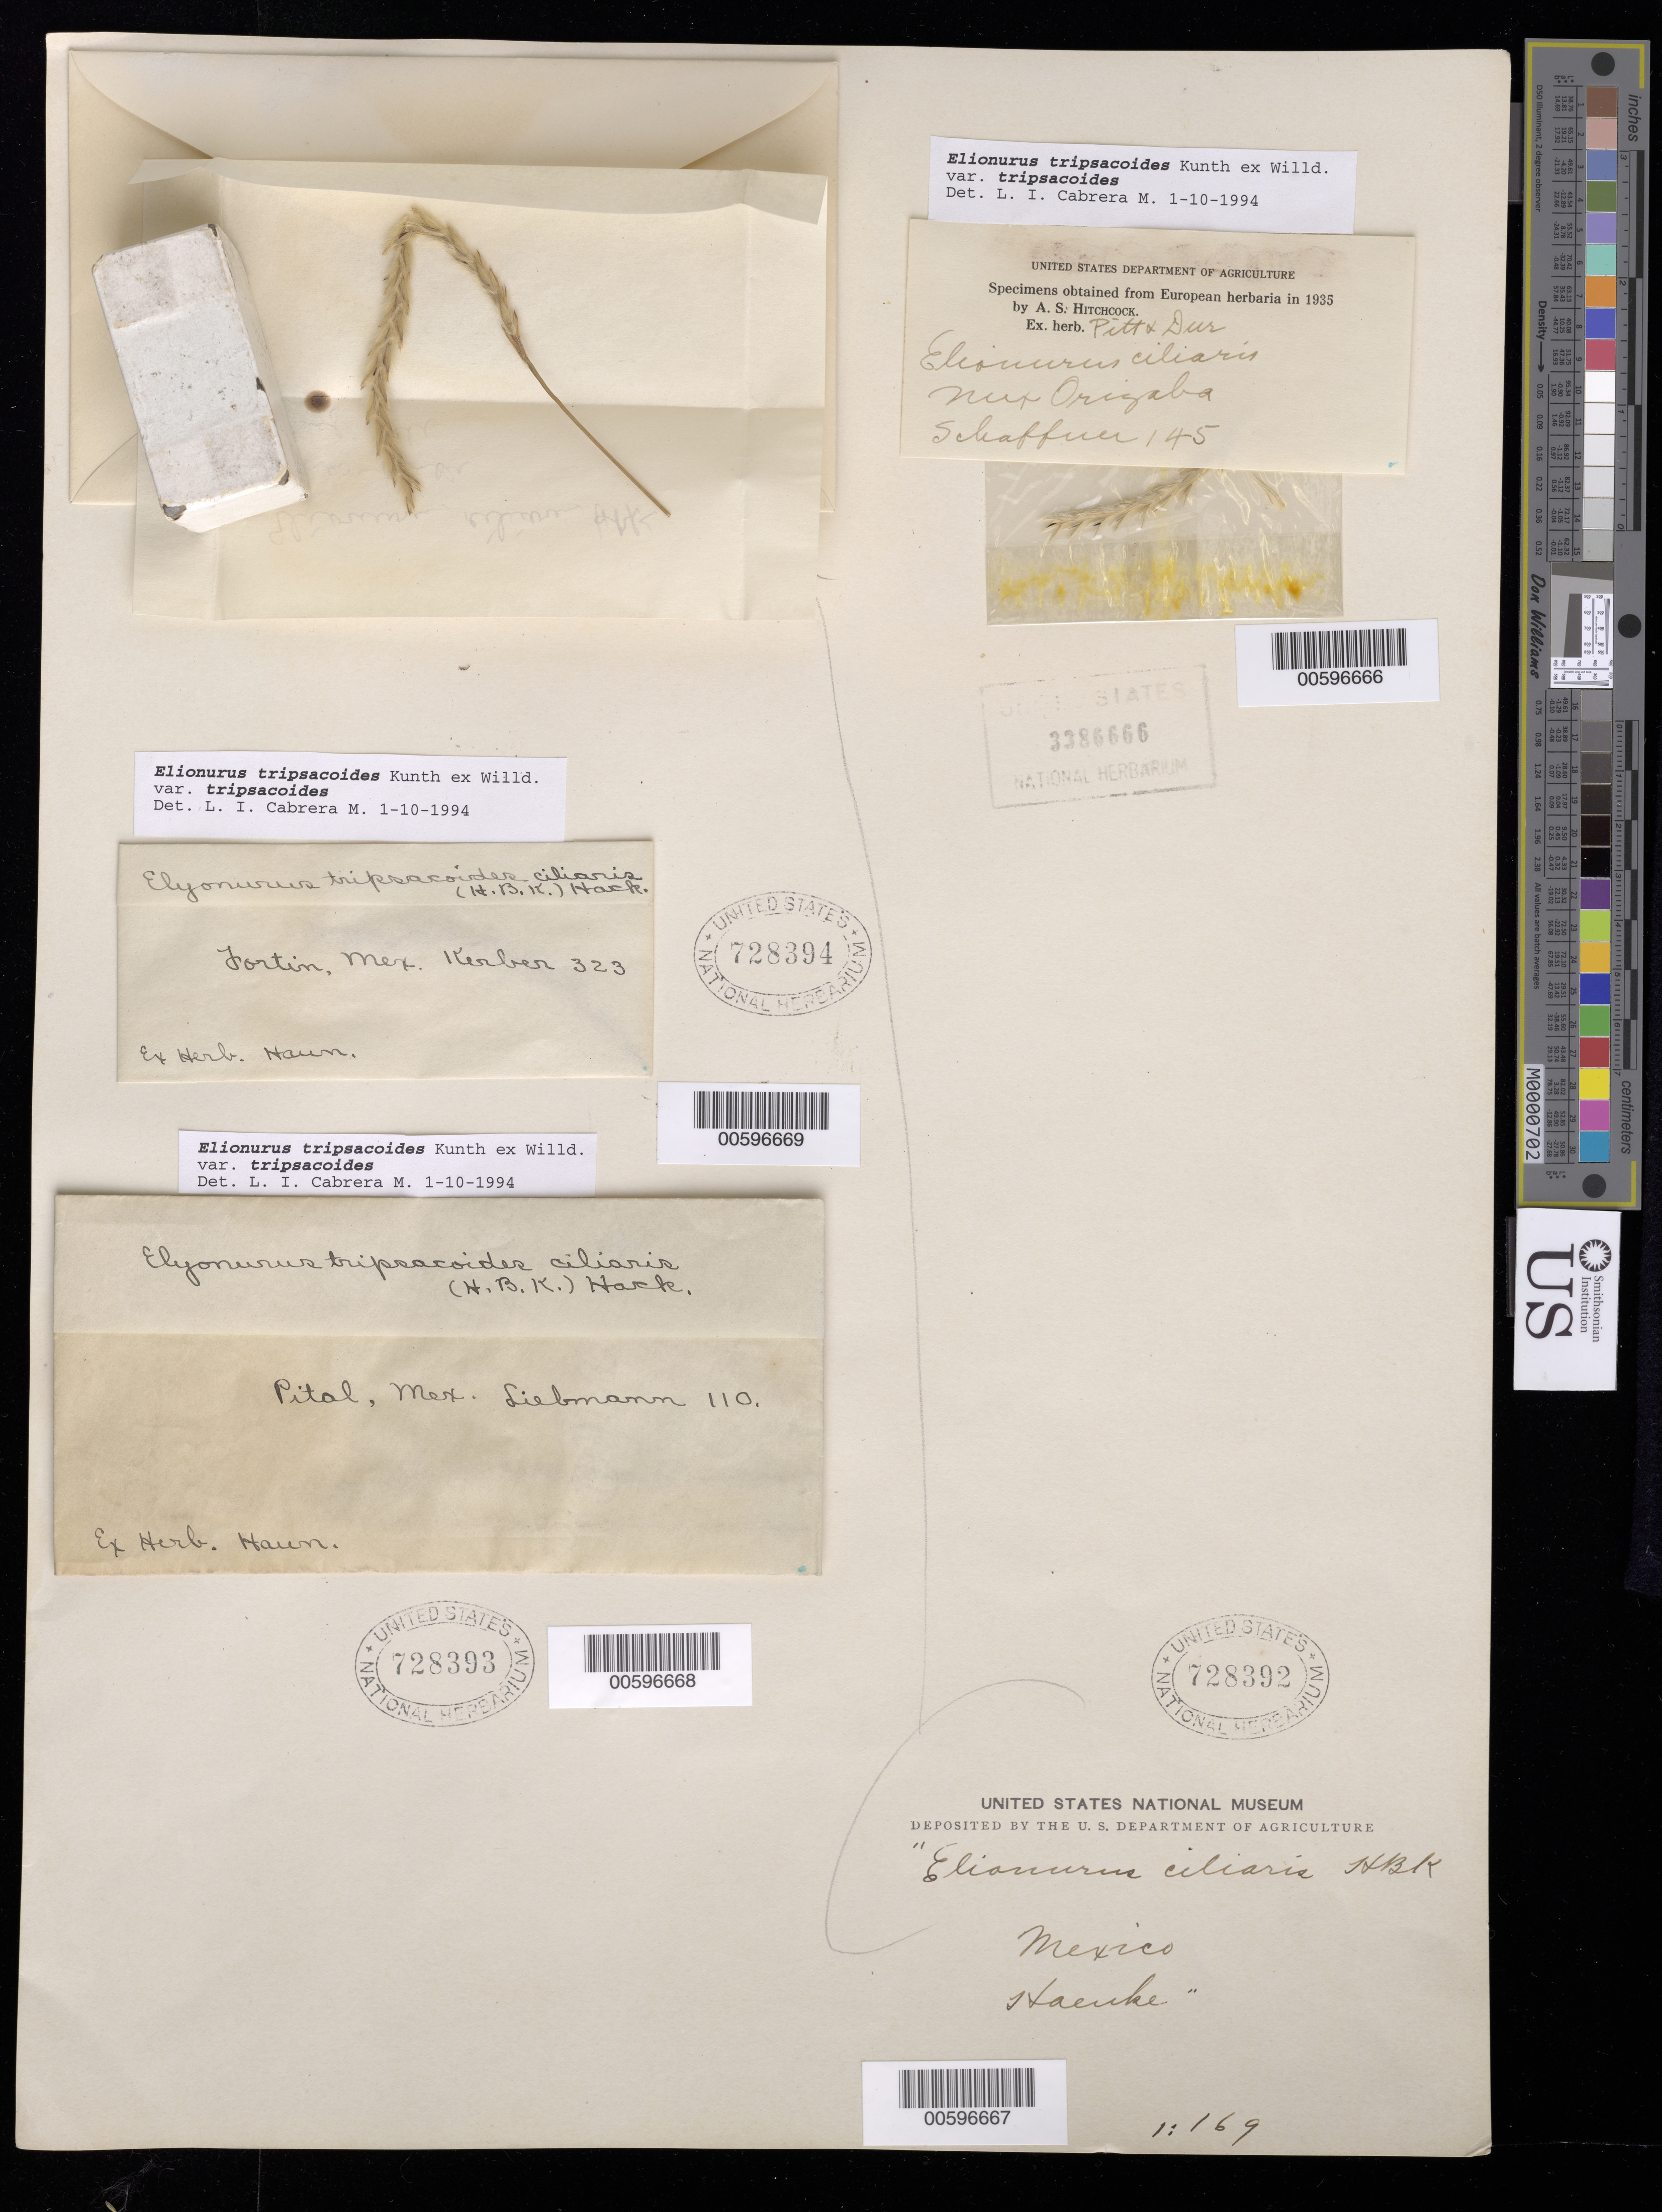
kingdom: Plantae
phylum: Tracheophyta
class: Liliopsida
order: Poales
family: Poaceae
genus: Elionurus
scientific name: Elionurus tripsacoides var. tripsacoides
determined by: Cabrera M., L. I.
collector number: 4073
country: Mexico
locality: Itaeuke.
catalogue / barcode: US 728392